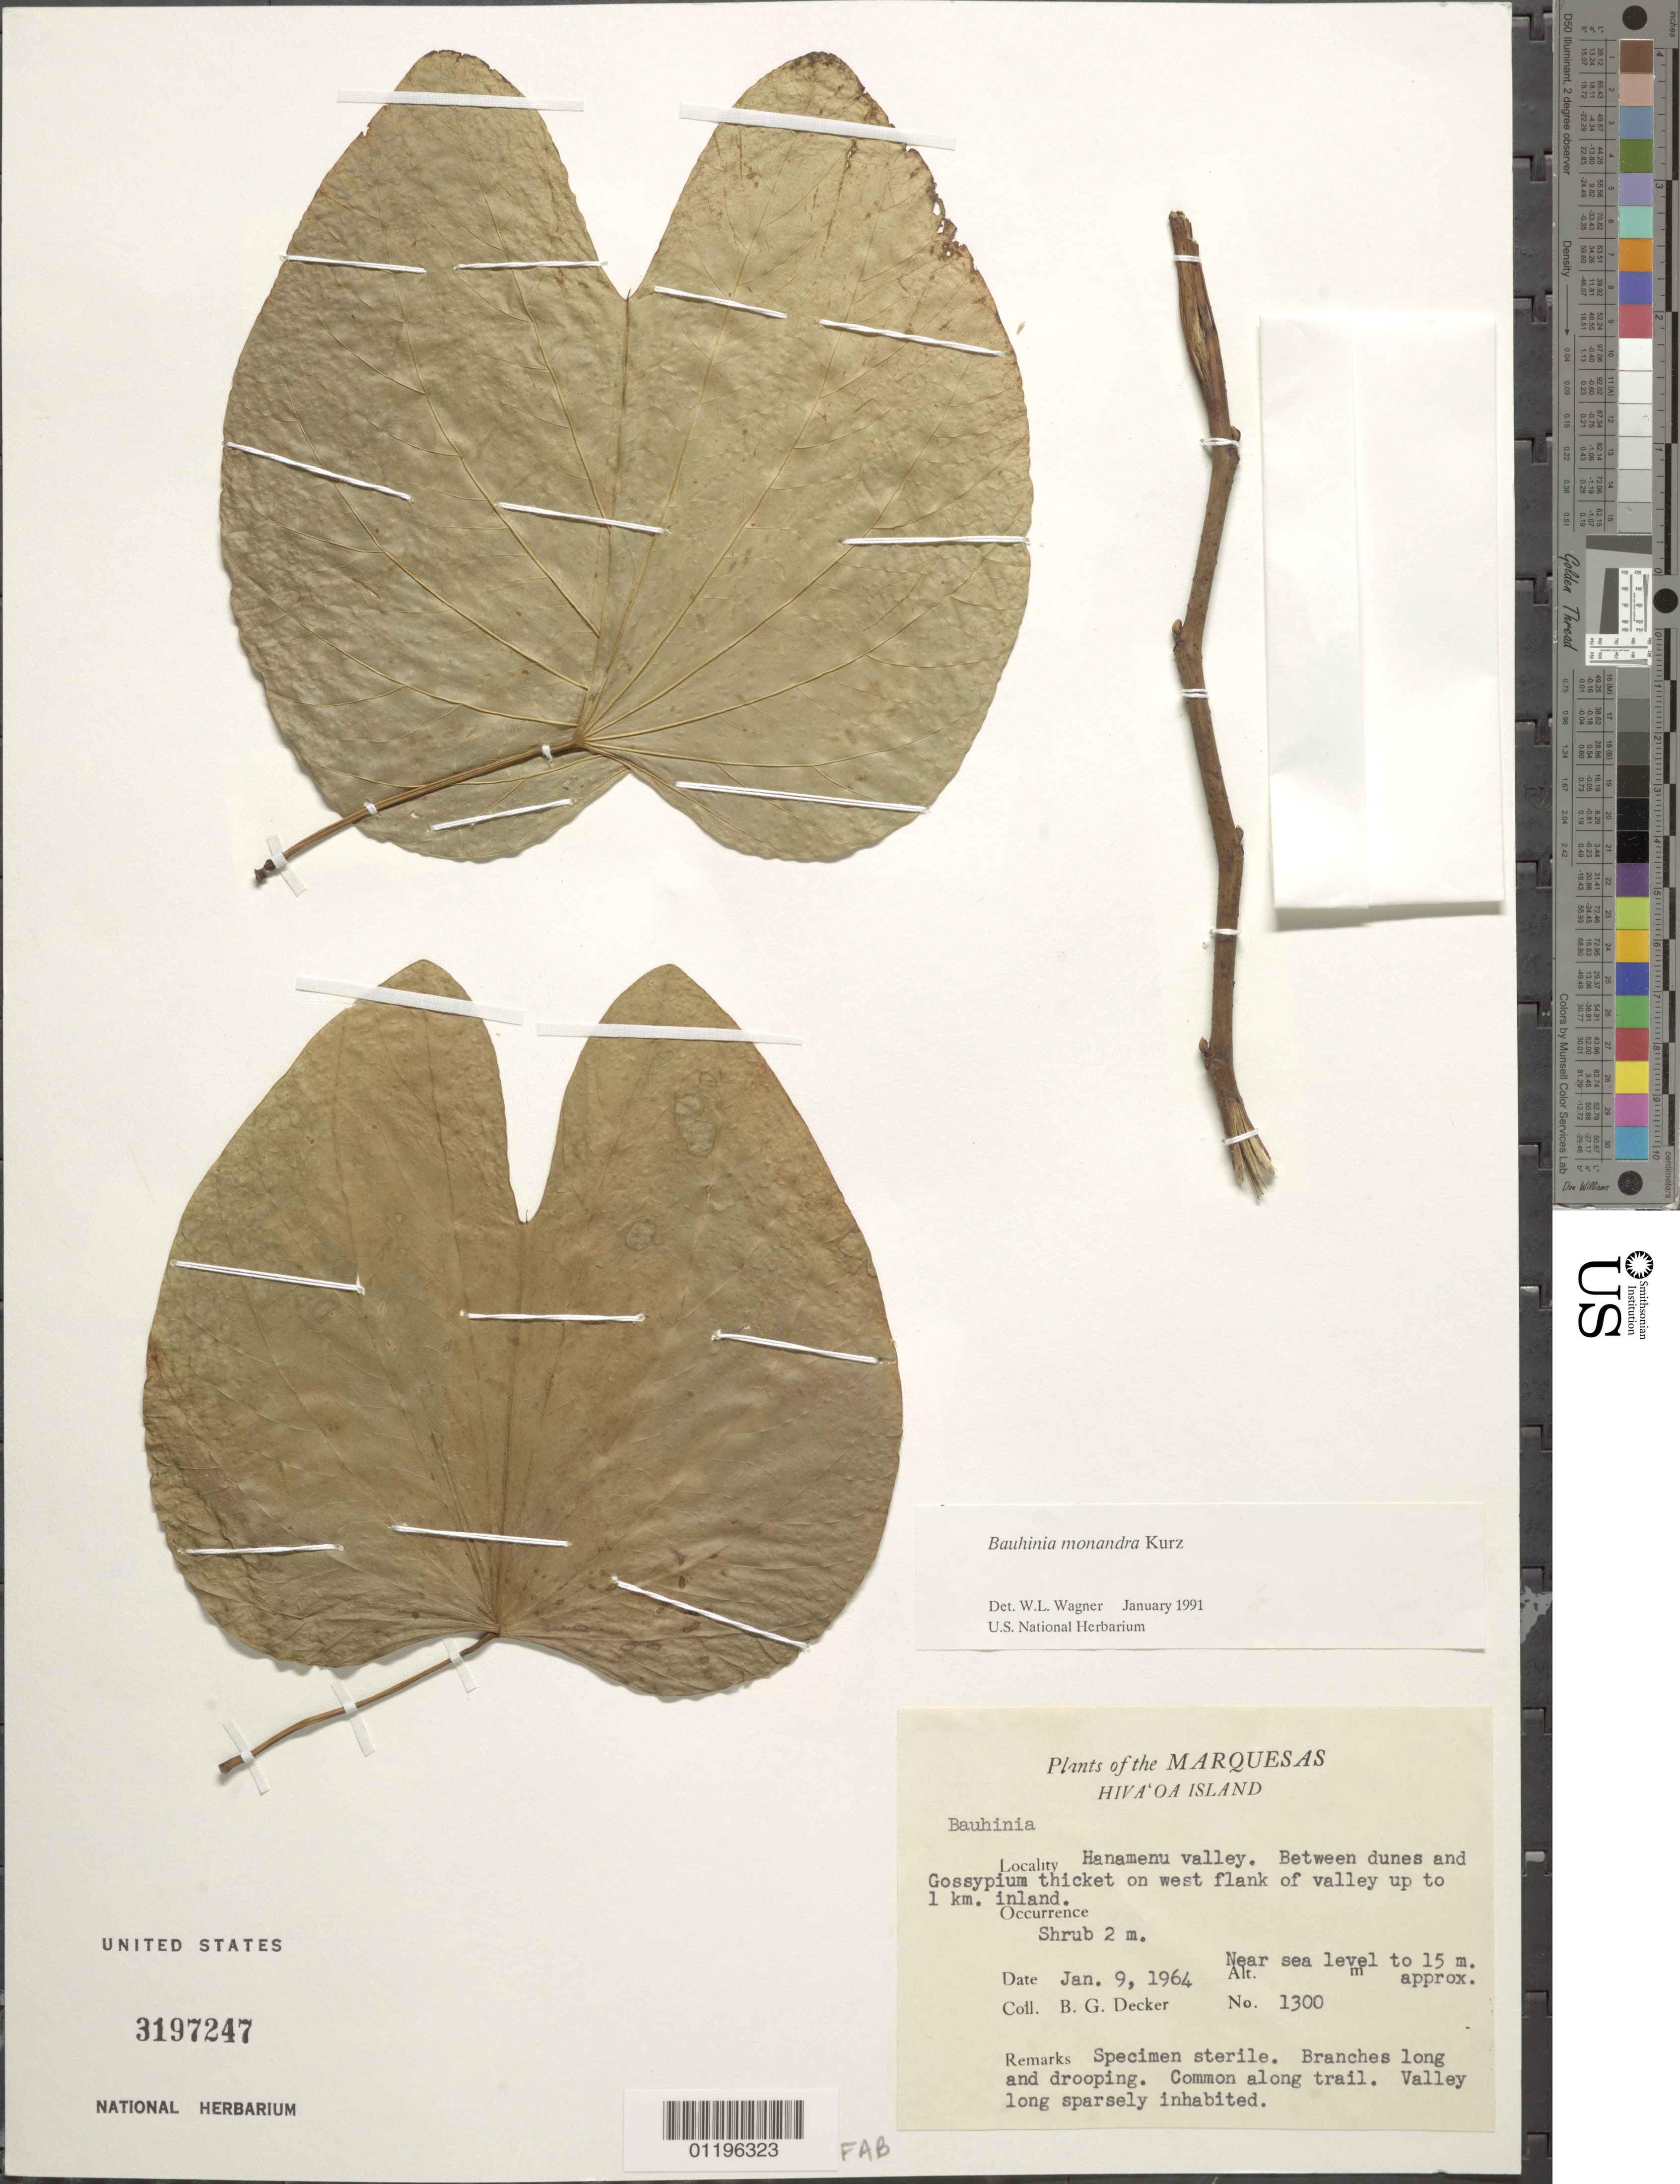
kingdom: Plantae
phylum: Tracheophyta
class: Magnoliopsida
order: Fabales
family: Fabaceae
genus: Bauhinia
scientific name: Bauhinia monandra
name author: Kurz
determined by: Wagner, W. L., (BOT), Smithsonian Institution - National Museum of Natural History (UNITED STATES)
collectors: B. G. Decker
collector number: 1300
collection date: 1964-01-09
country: French Polynesia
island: Hiva Oa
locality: Hanamenu Valley, between dunes and Gossypium thicket on W flank of valley up to 1 km inland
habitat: Common along trail. Valley long sparsely inhabited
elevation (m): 0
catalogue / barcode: US 3197247